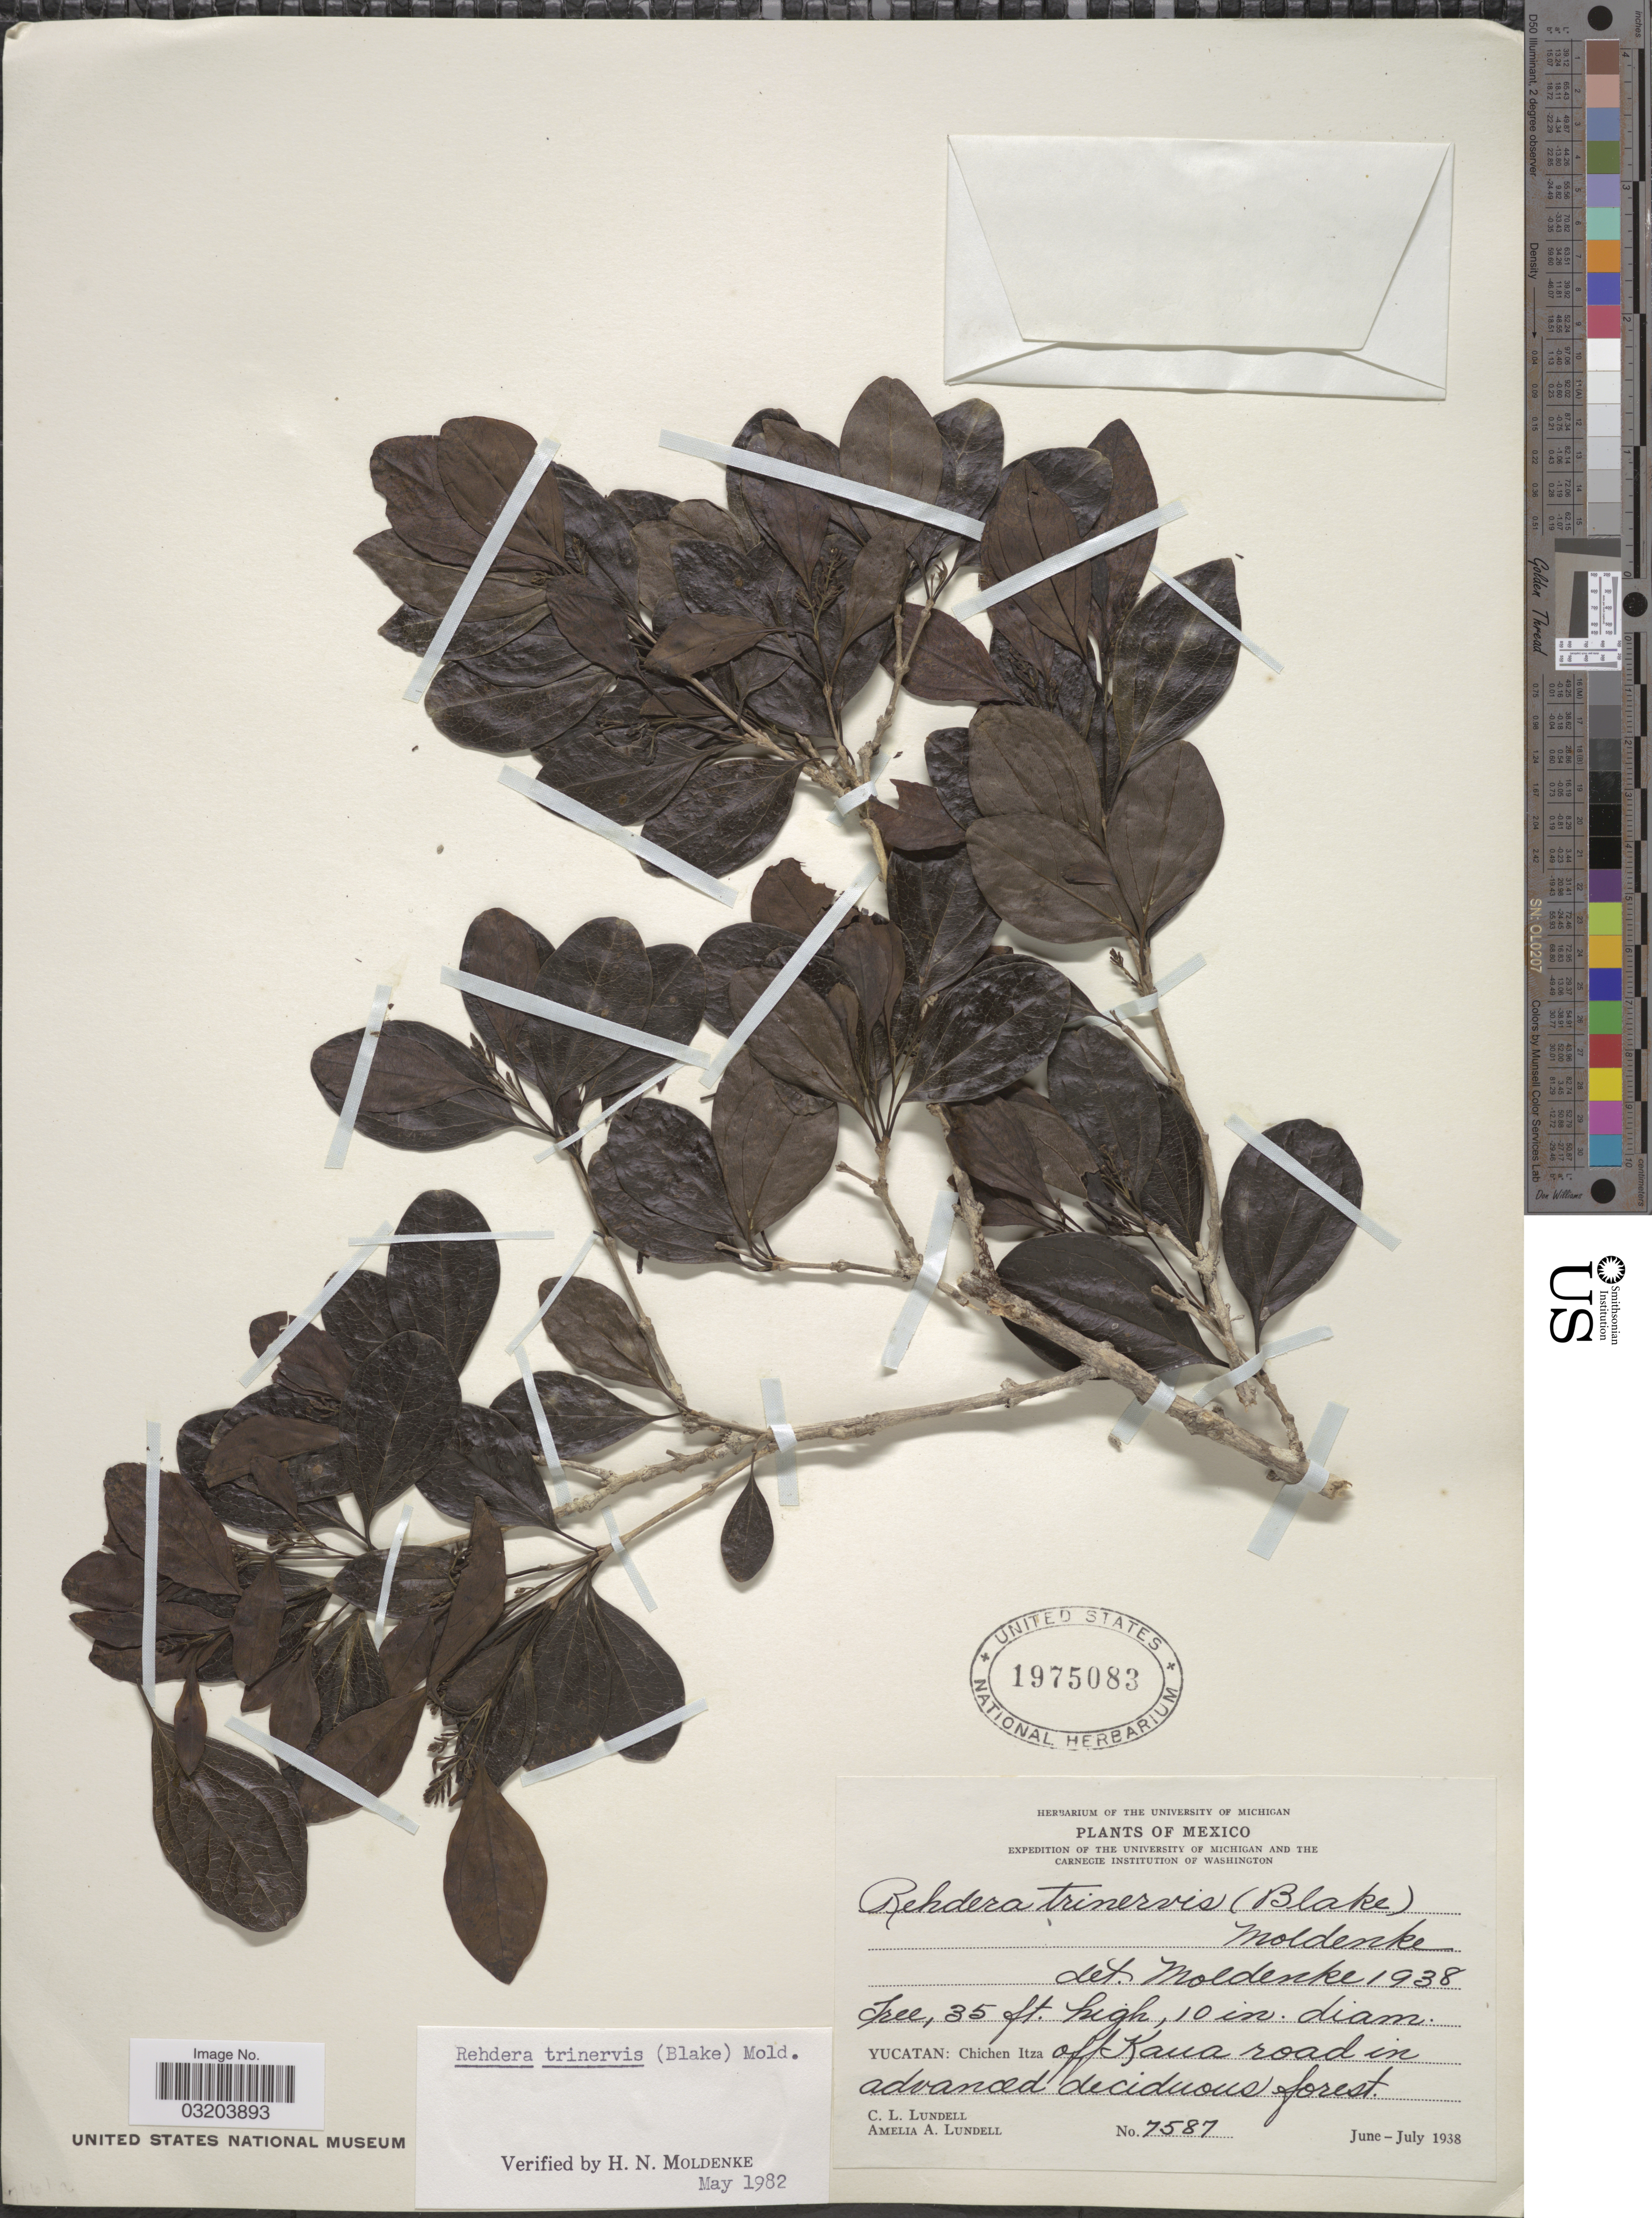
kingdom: Plantae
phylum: Tracheophyta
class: Magnoliopsida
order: Lamiales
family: Verbenaceae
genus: Rehdera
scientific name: Rehdera trinervis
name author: (S.F. Blake) Moldenke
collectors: C. L. Lundell & A. A. Lundell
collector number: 7587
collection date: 1938-06/1938-07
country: Mexico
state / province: Yucatán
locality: Chichen Itza off Kaua road in advanced deciduous forest.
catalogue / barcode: US 1975083